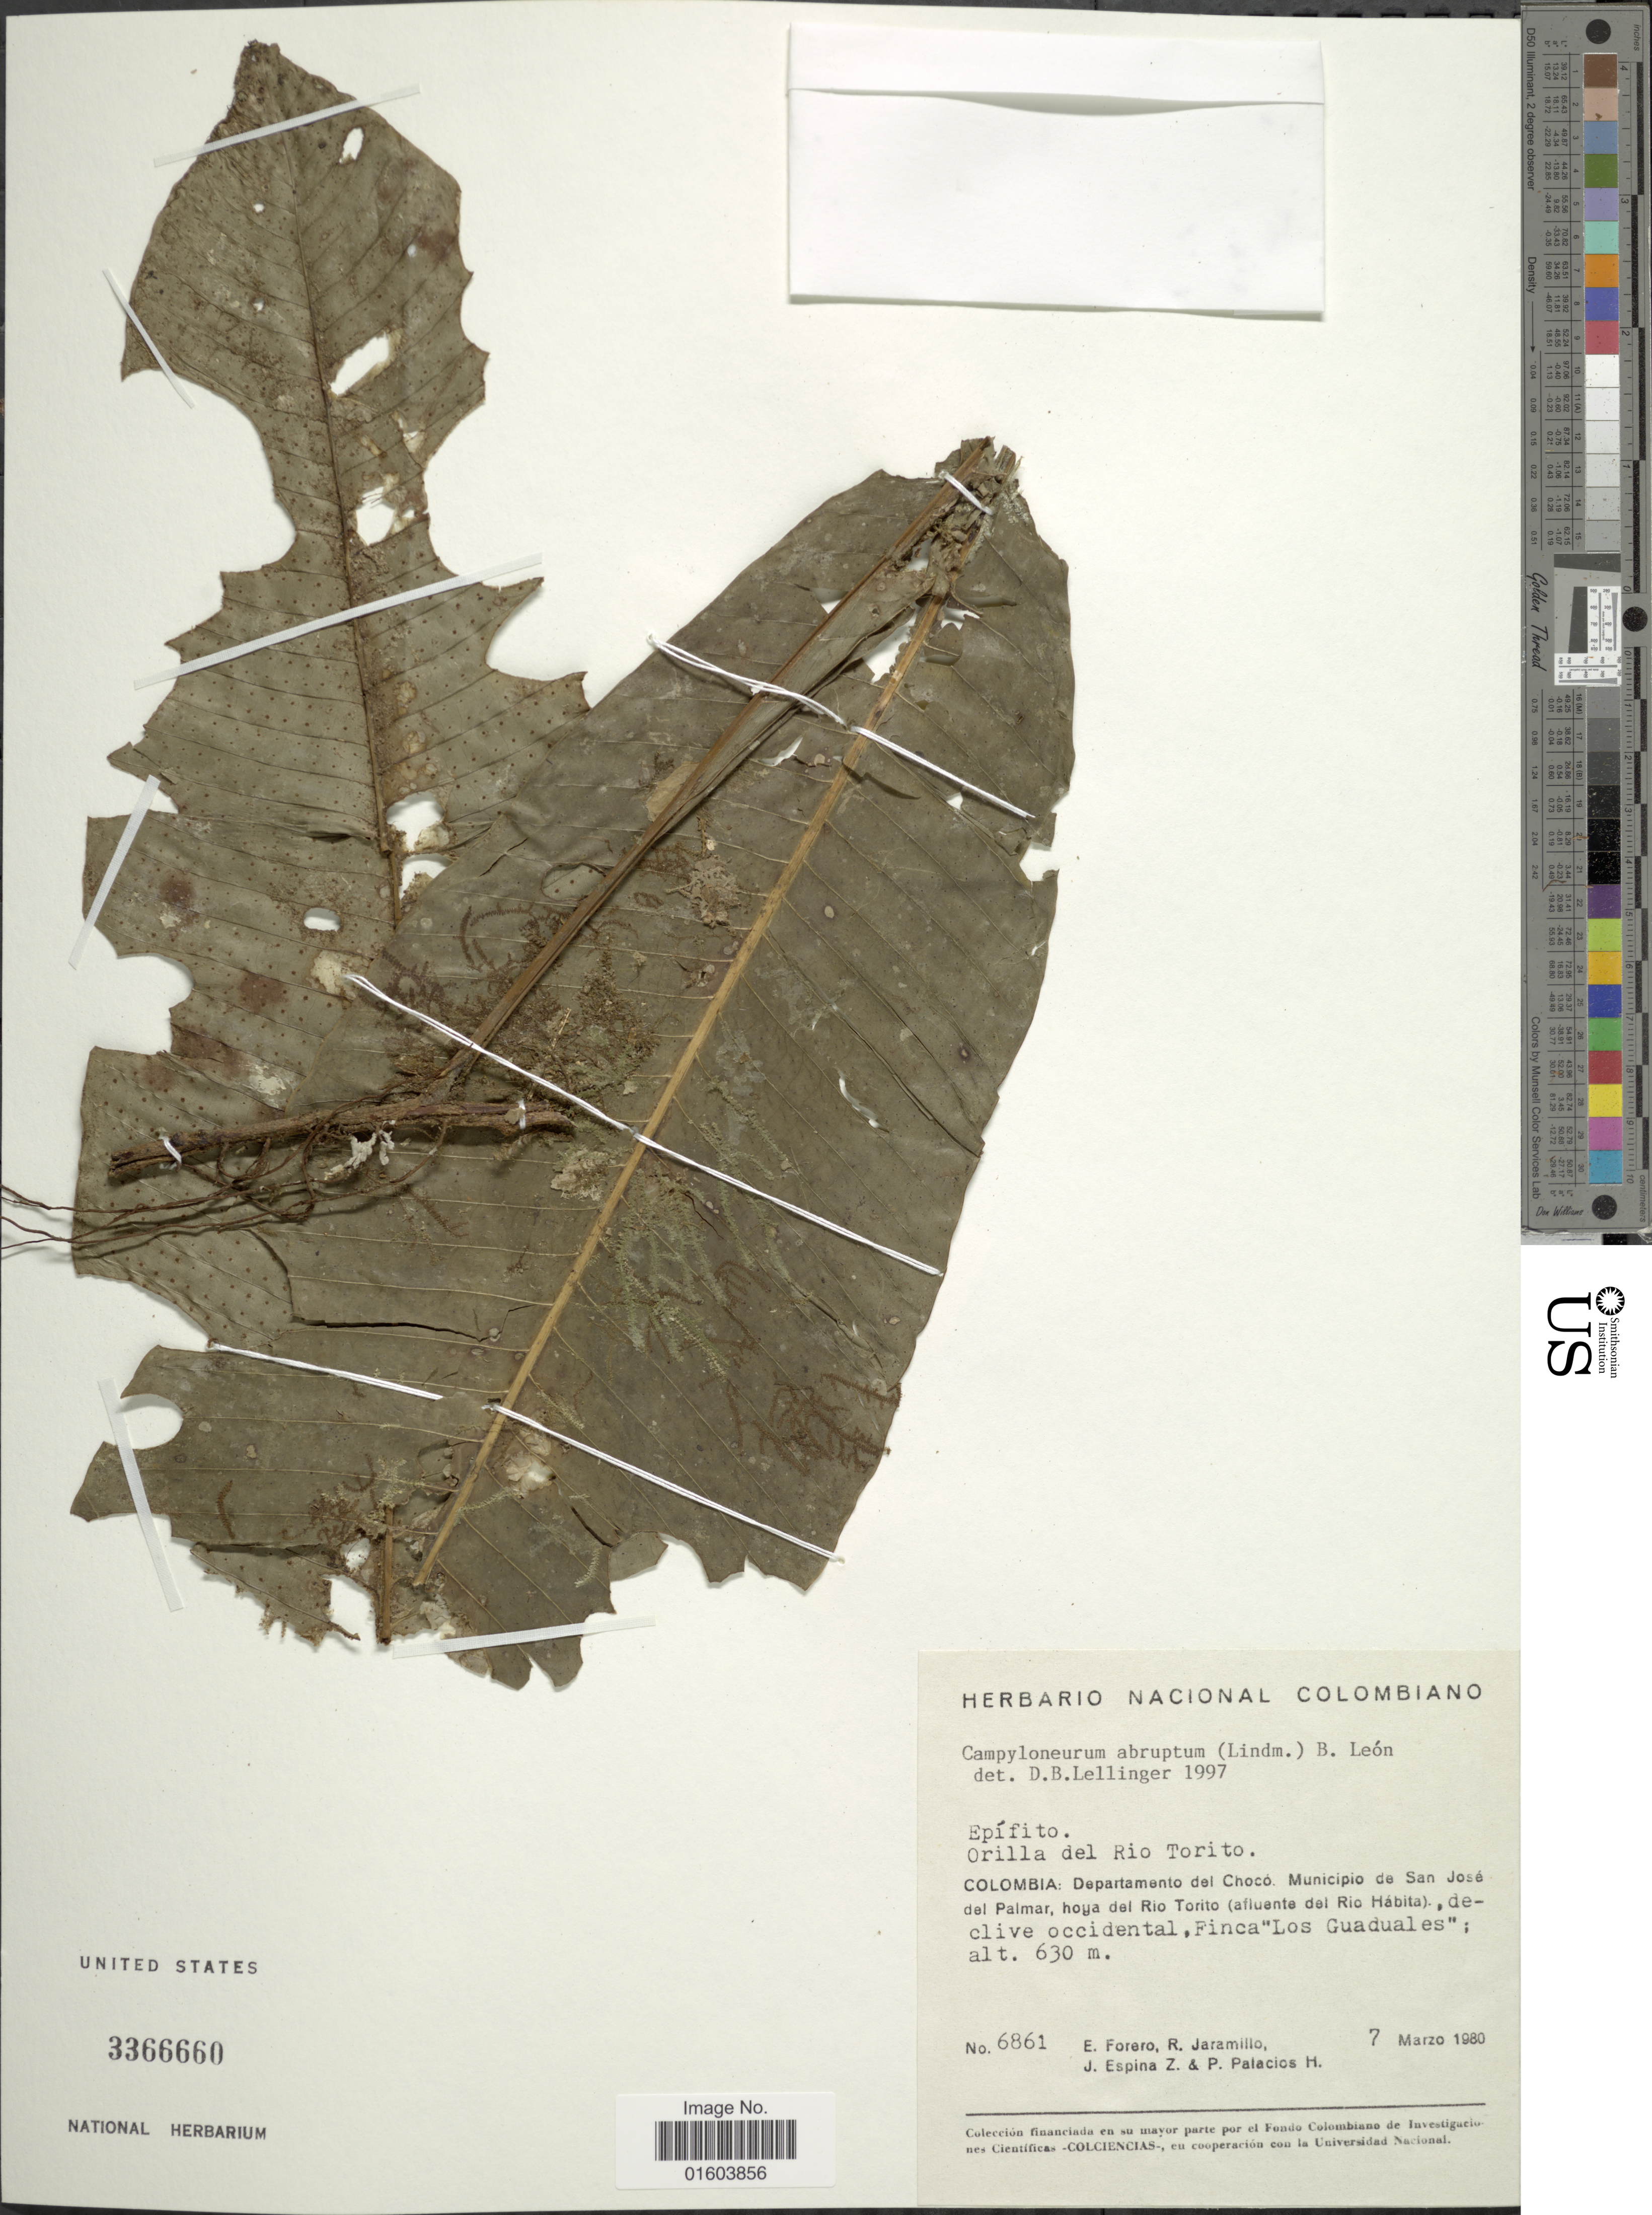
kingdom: Plantae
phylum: Tracheophyta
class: Polypodiopsida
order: Polypodiales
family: Polypodiaceae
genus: Campyloneurum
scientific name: Campyloneurum abruptum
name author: (Lindm.) B. León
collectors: E. Forero, R. Jaramillo, J. Espina & P. Palacios H.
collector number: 6861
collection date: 1980-03-07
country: Colombia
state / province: Chocó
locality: Orilla del Rio Torito. Colombia; Departamento del Choco, Municipio de San Jose del Palmar, Hoya del Rio Torito (afluente del Rio Habita), declive occidental, Finca "Los Guadales".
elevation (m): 630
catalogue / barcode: US 3366660